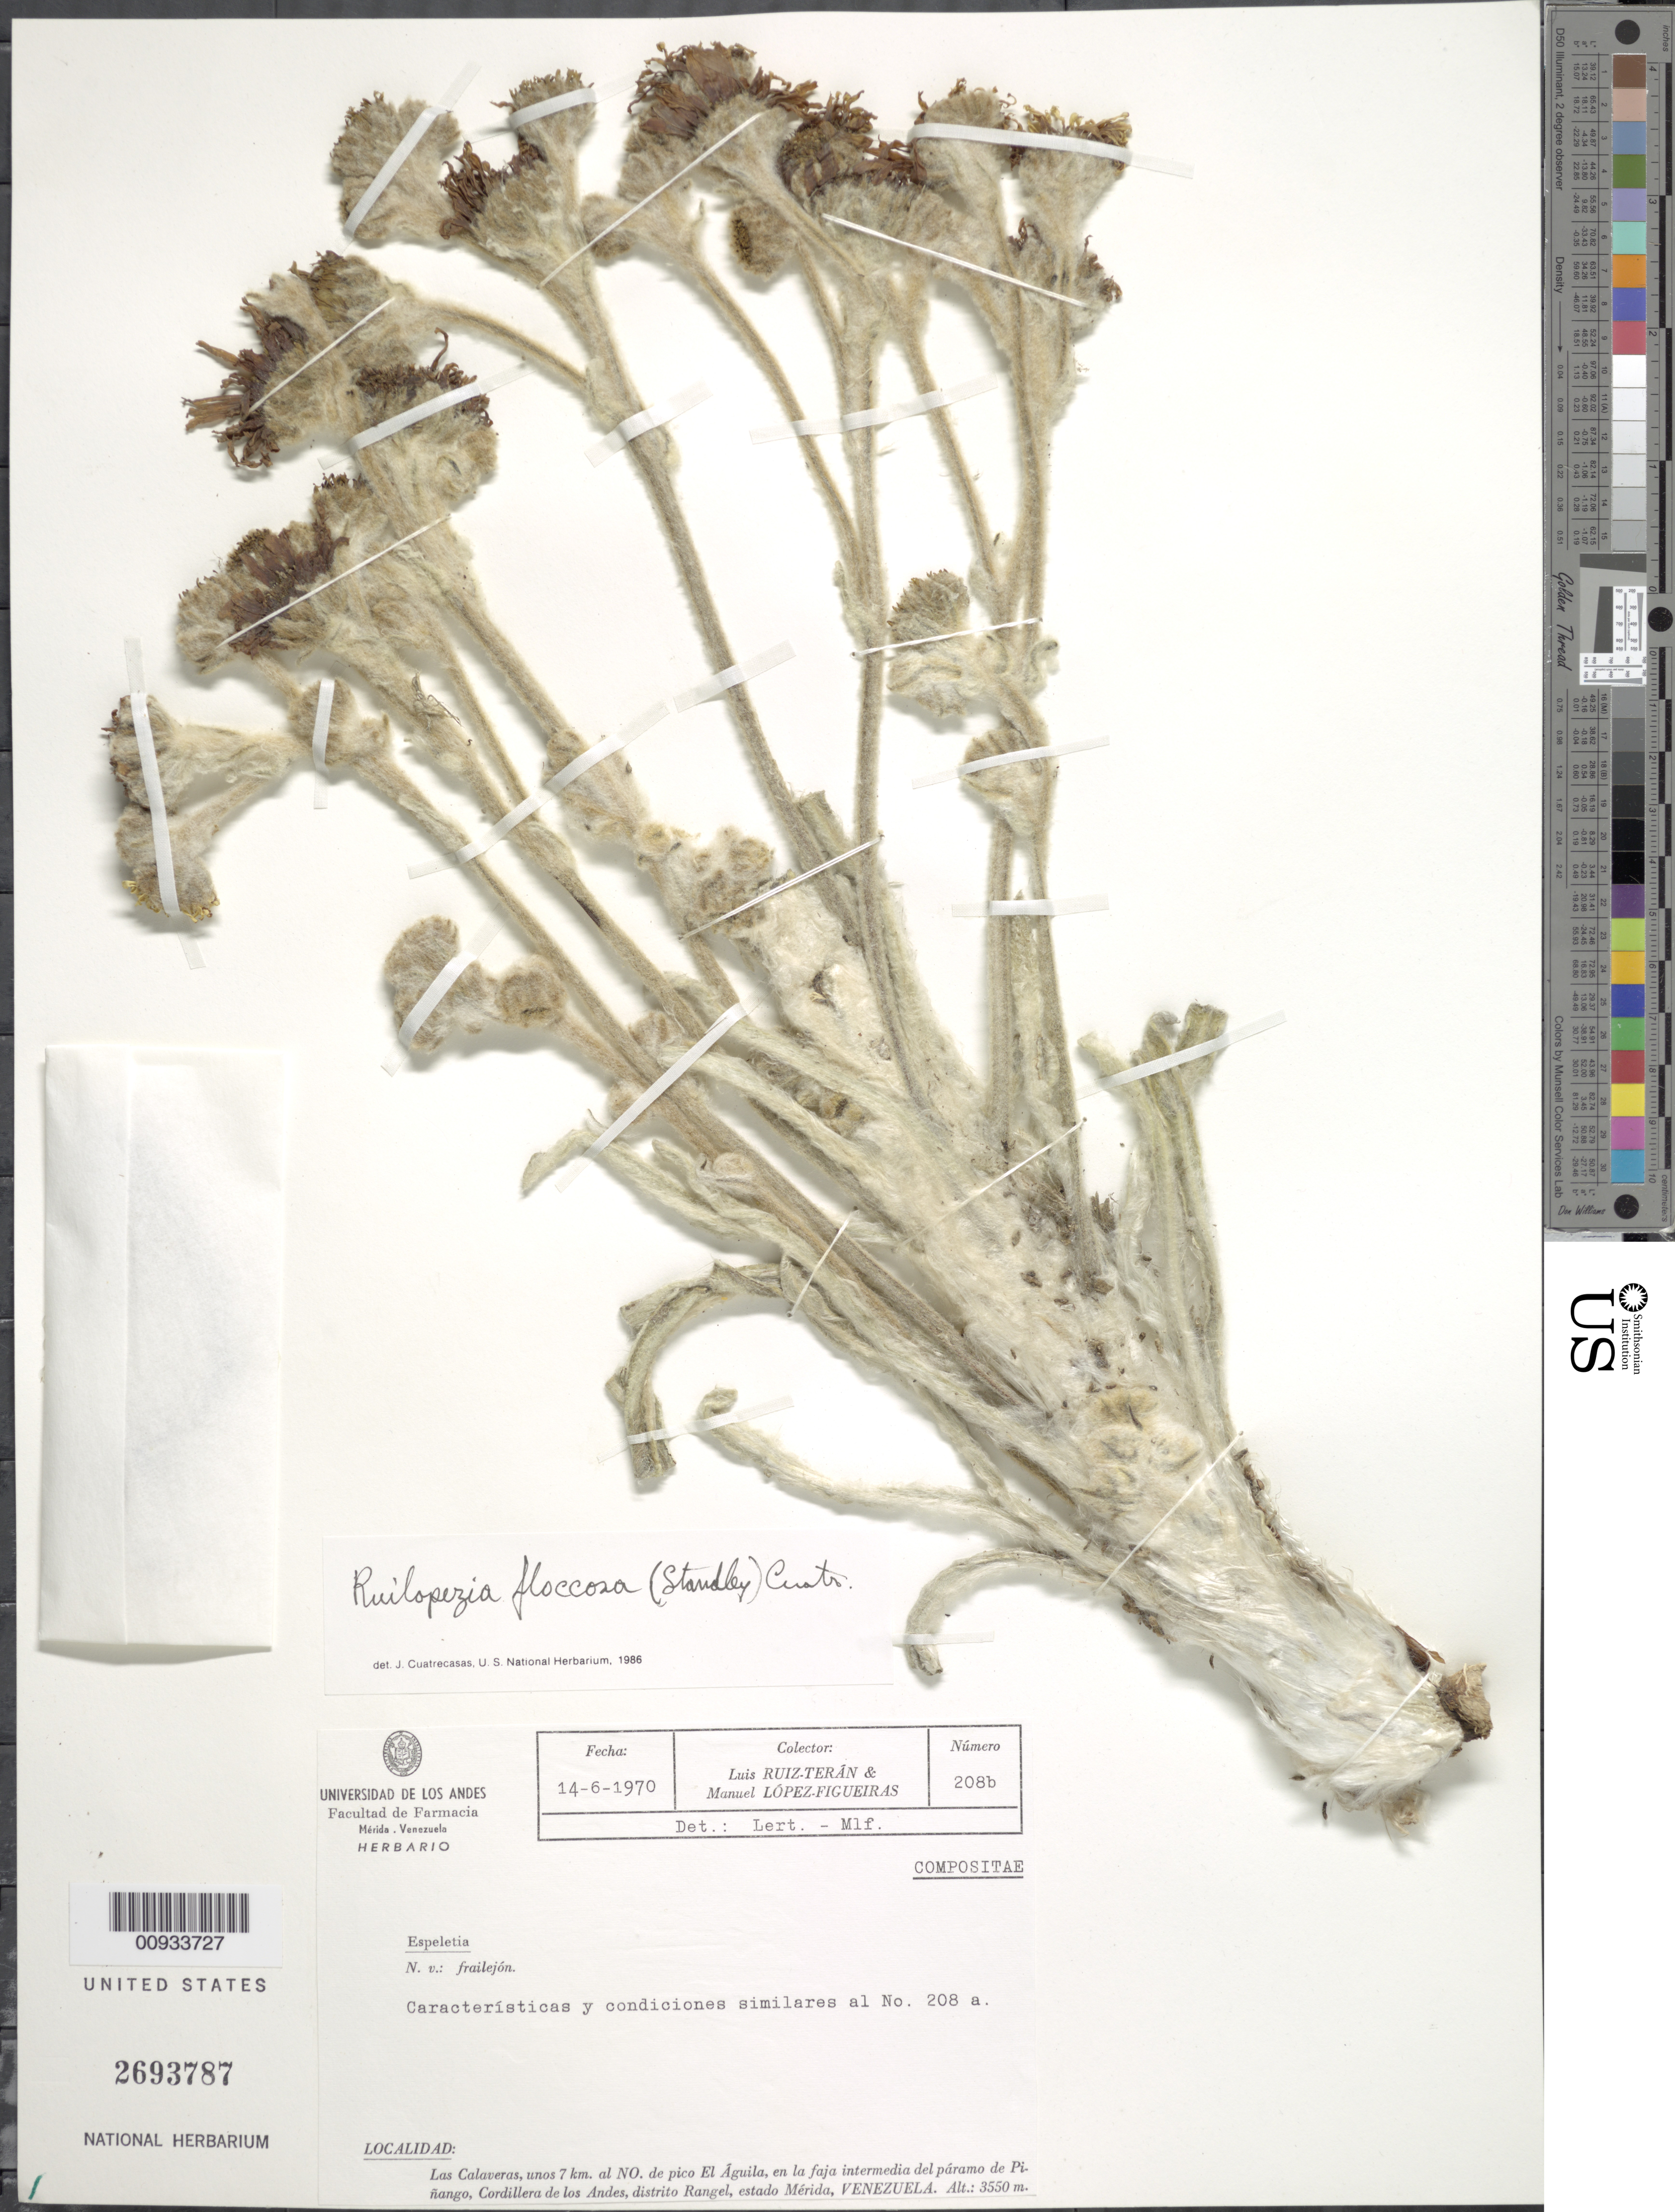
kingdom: Plantae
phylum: Tracheophyta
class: Magnoliopsida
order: Asterales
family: Asteraceae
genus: Ruilopezia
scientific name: Ruilopezia floccosa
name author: (Standl.) Cuatrec.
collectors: L. E. Ruíz-Terán & M. López Figueiras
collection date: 1970-06-14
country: Venezuela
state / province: Mérida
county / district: Rangel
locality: Las Calaveras, unos 7 km. al NO. de pico El Águila, en la faja intermedia del páramo de Piñango, Cordillera de los Andes.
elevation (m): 3550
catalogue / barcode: US 2693787